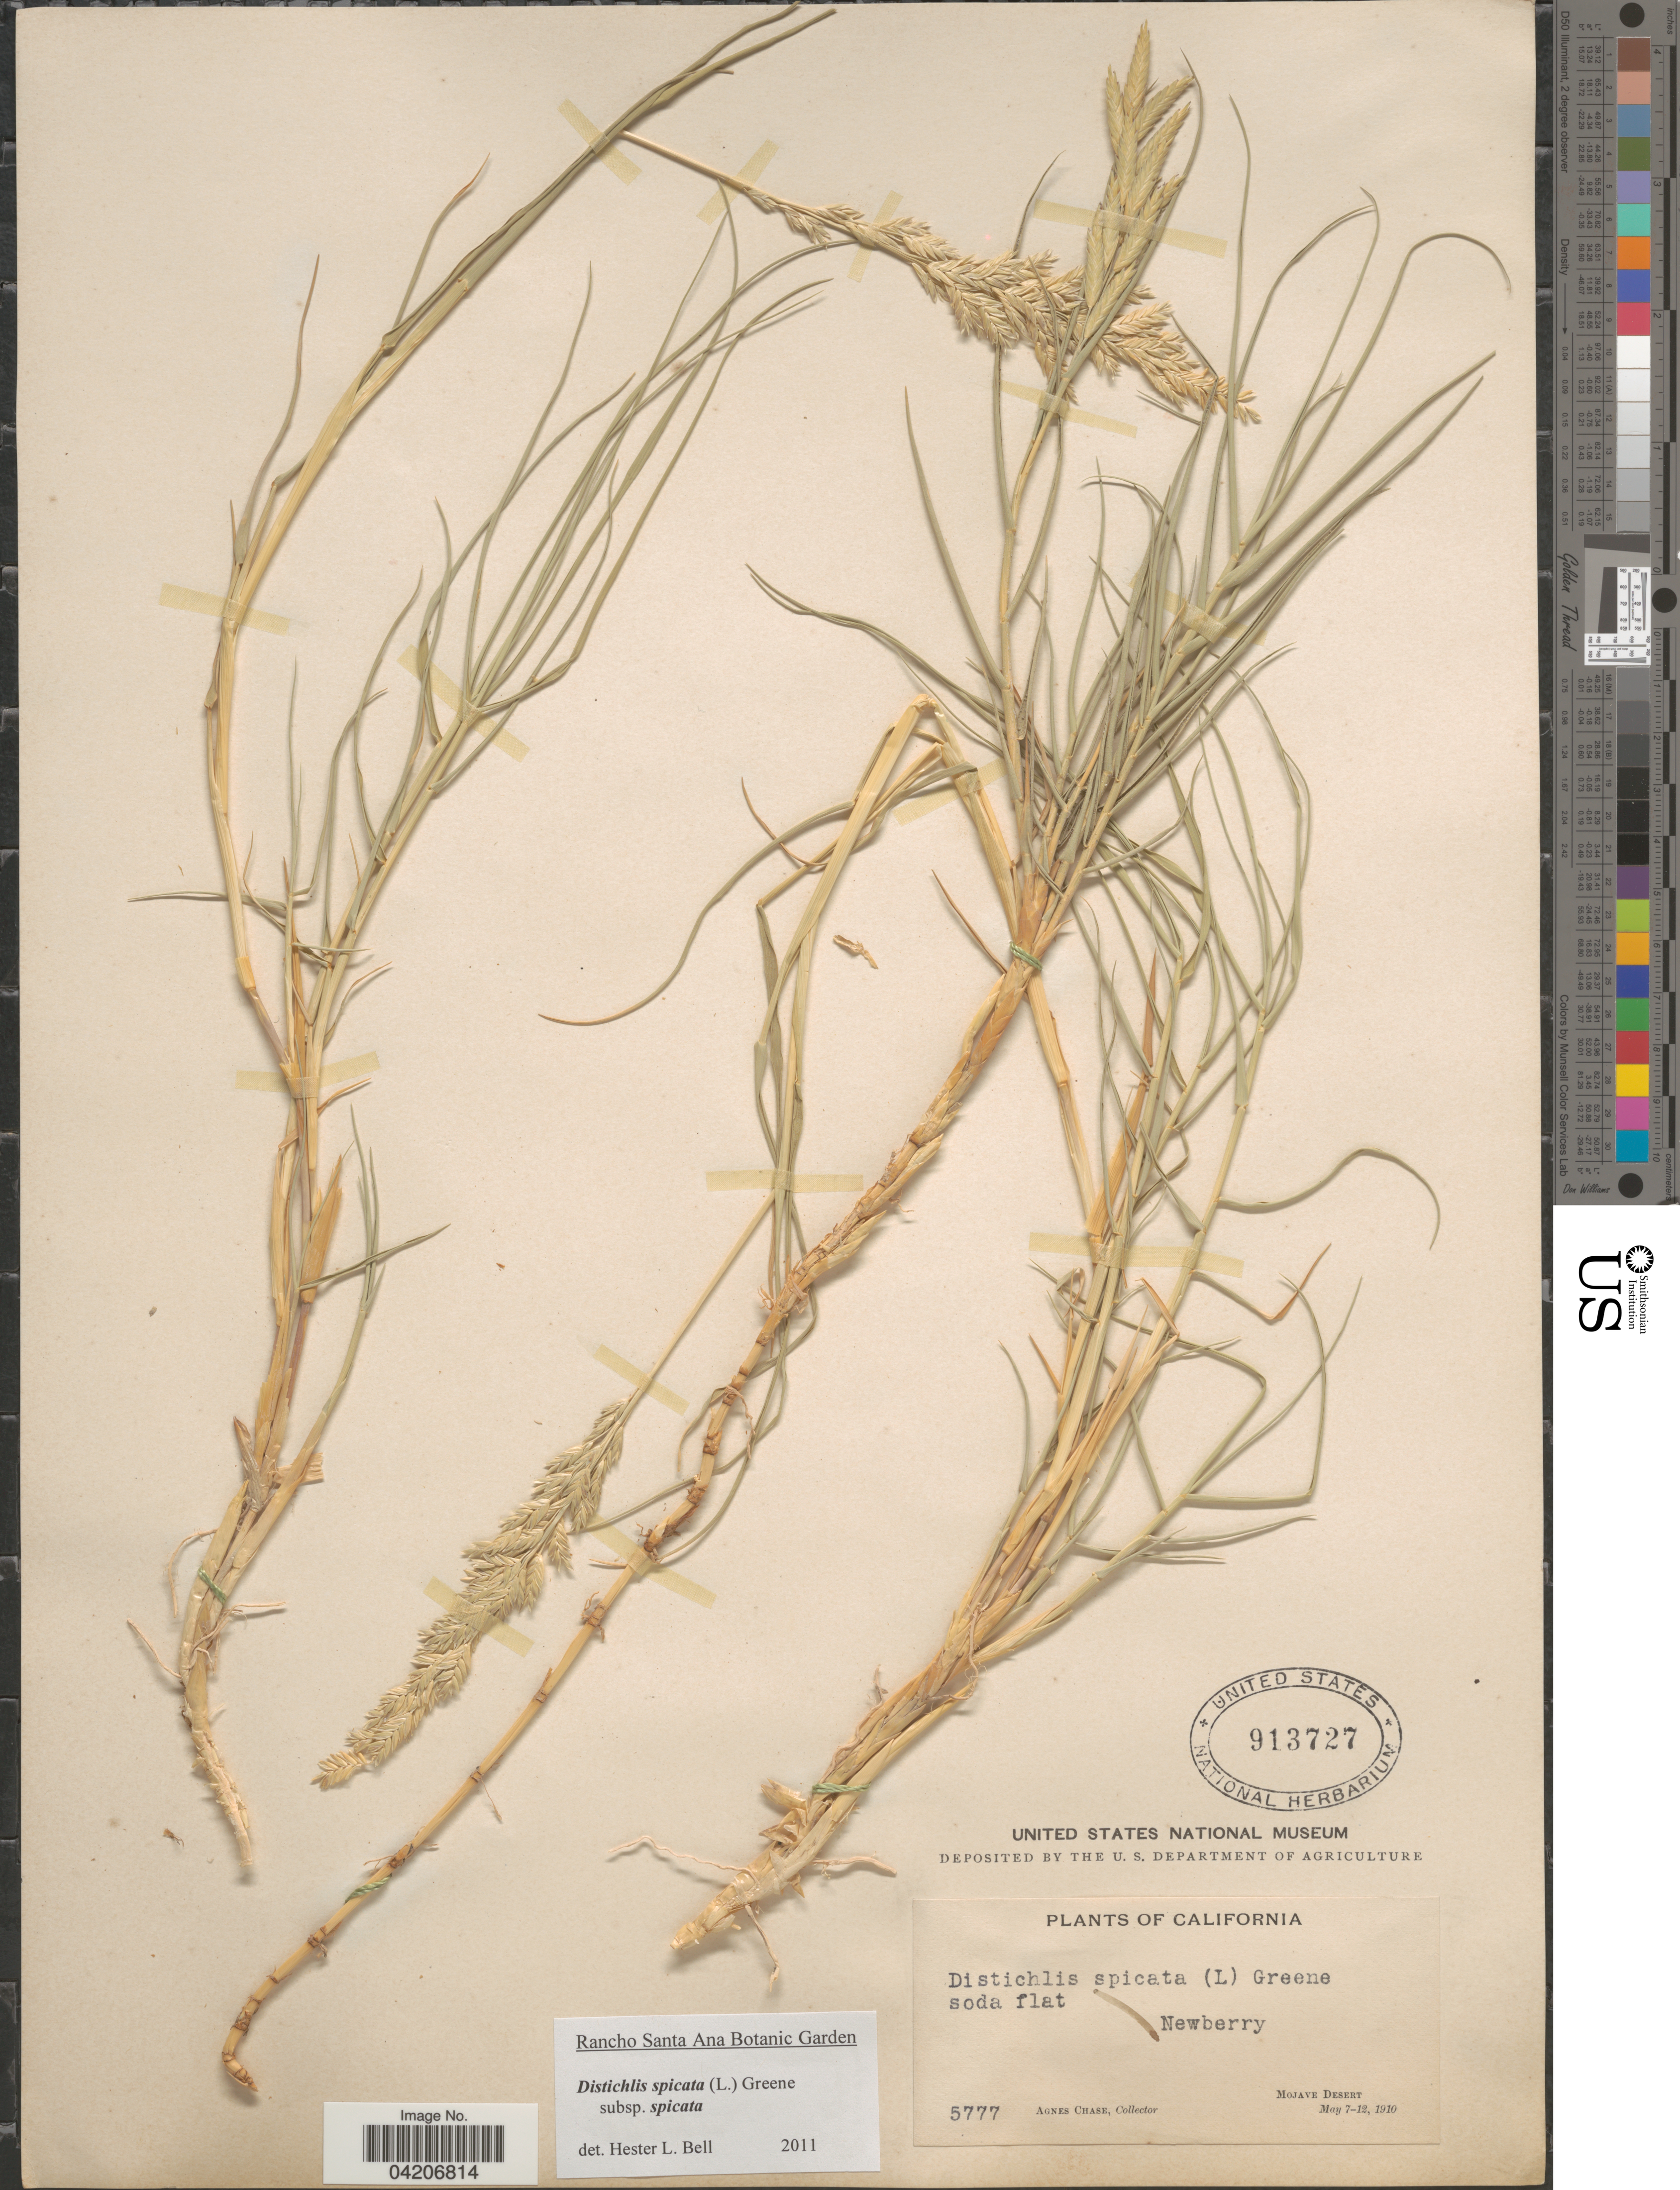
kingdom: Plantae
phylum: Tracheophyta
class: Liliopsida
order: Poales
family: Poaceae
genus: Distichlis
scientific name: Distichlis spicata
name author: (L.) Greene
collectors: A. Chase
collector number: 5777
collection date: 1910-05-07/1910-05-12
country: United States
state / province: California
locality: Newberry.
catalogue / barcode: US 913727